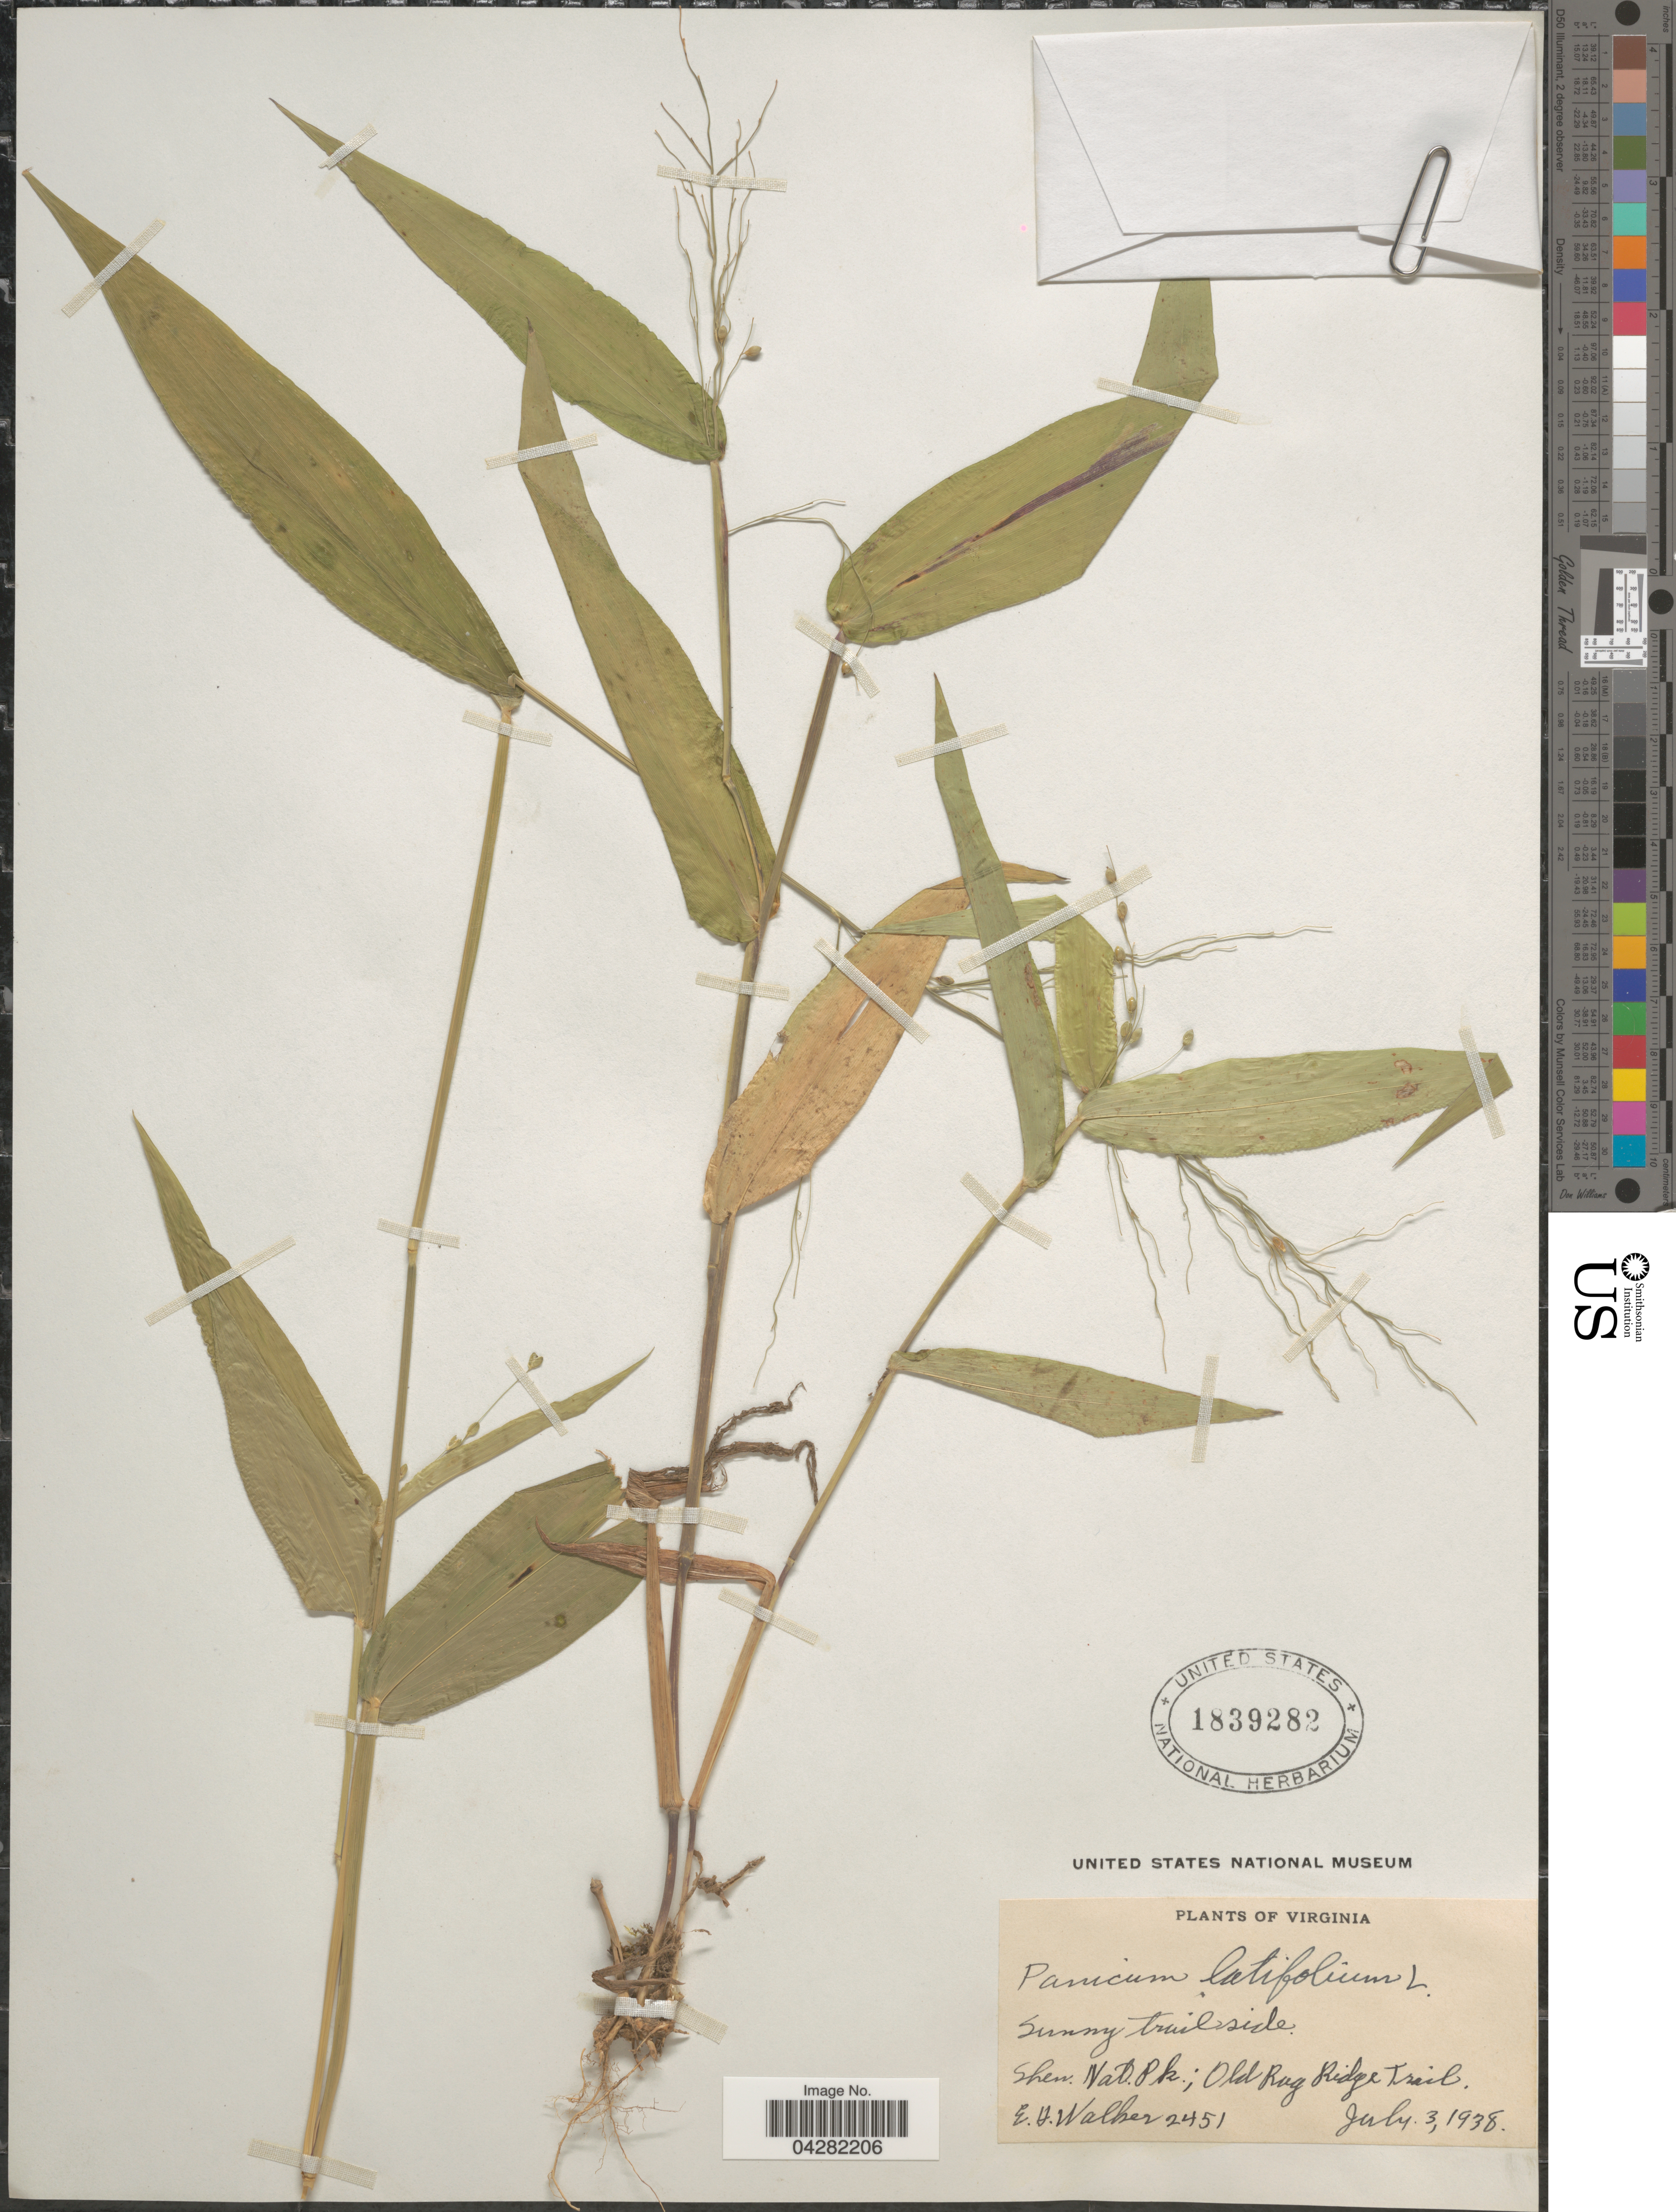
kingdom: Plantae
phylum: Tracheophyta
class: Liliopsida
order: Poales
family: Poaceae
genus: Dichanthelium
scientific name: Dichanthelium latifolium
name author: (L.) Harvill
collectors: E. H. Walker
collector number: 2451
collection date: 1938-07-03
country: United States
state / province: Virginia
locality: Sunny trail side. Shen. Nat. Pk.; Old Rag Ridge Trail.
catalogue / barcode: US 1839282